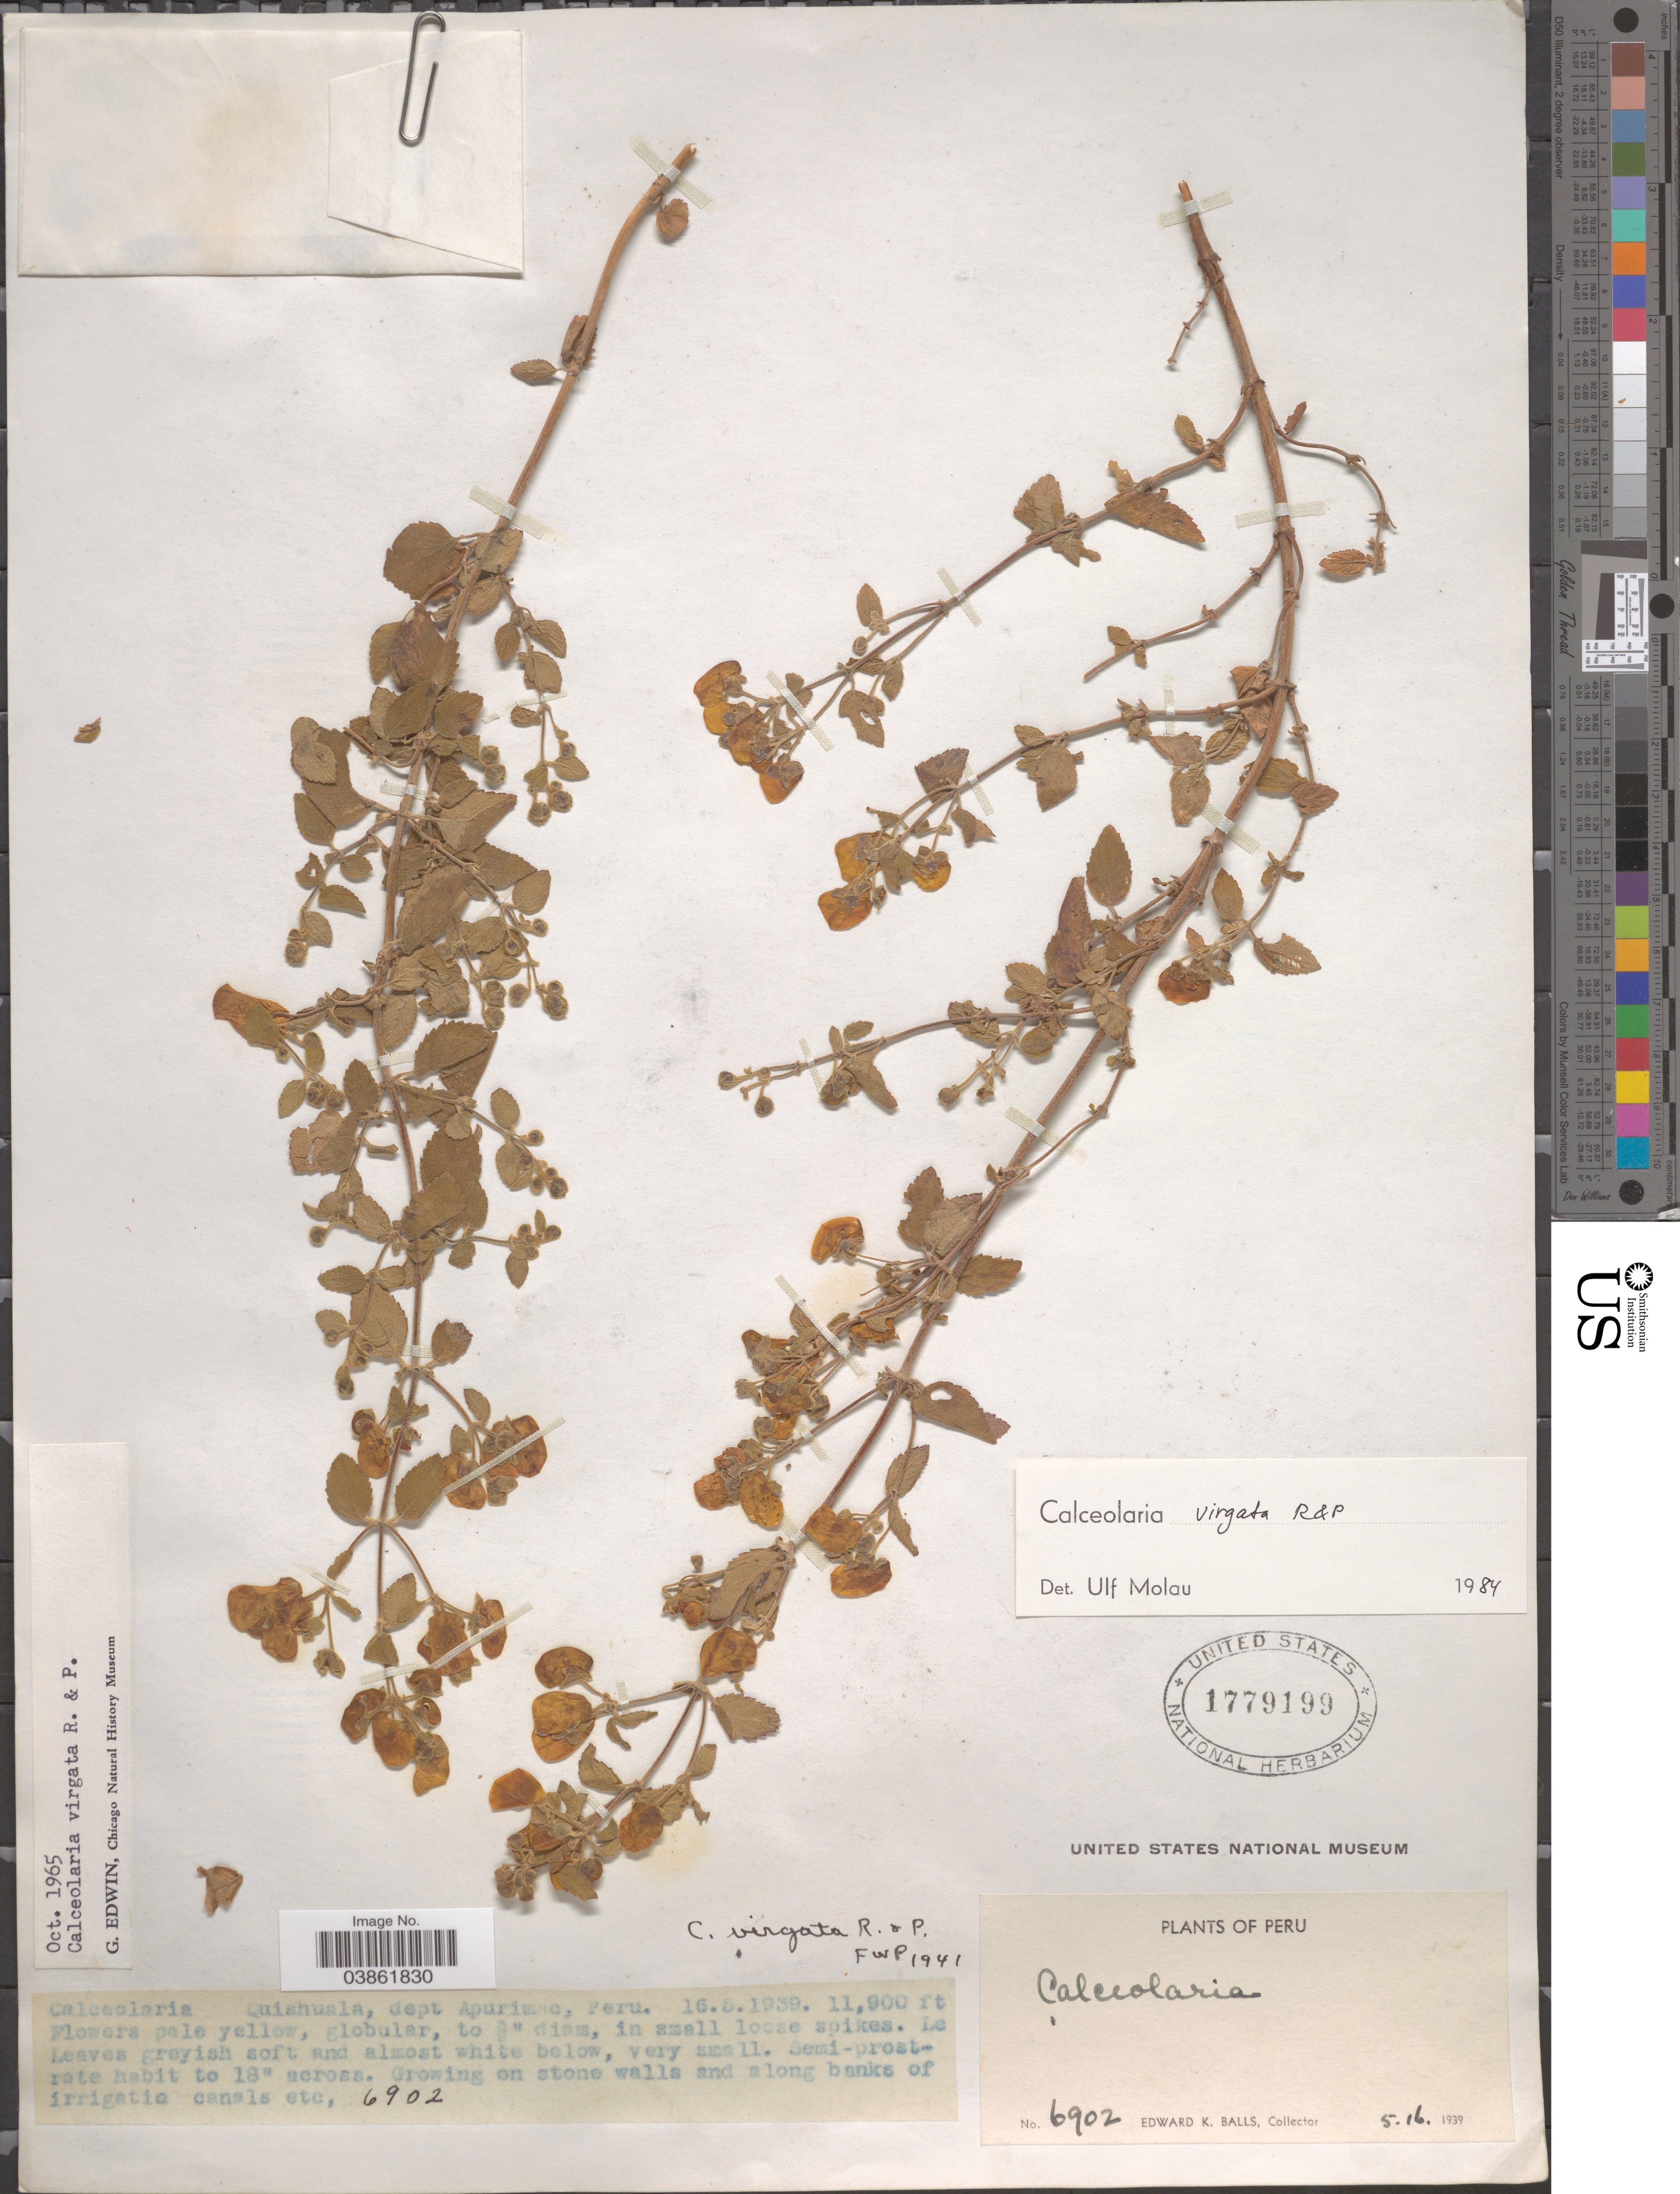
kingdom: Plantae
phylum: Tracheophyta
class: Magnoliopsida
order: Lamiales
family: Calceolariaceae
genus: Calceolaria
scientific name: Calceolaria virgata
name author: Ruiz & Pav.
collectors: E. K. Balls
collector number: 6902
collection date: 1939-05-16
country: Peru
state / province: Apurímac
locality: Quishuala, Dept. Apurimac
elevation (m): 3627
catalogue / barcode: US 1779199